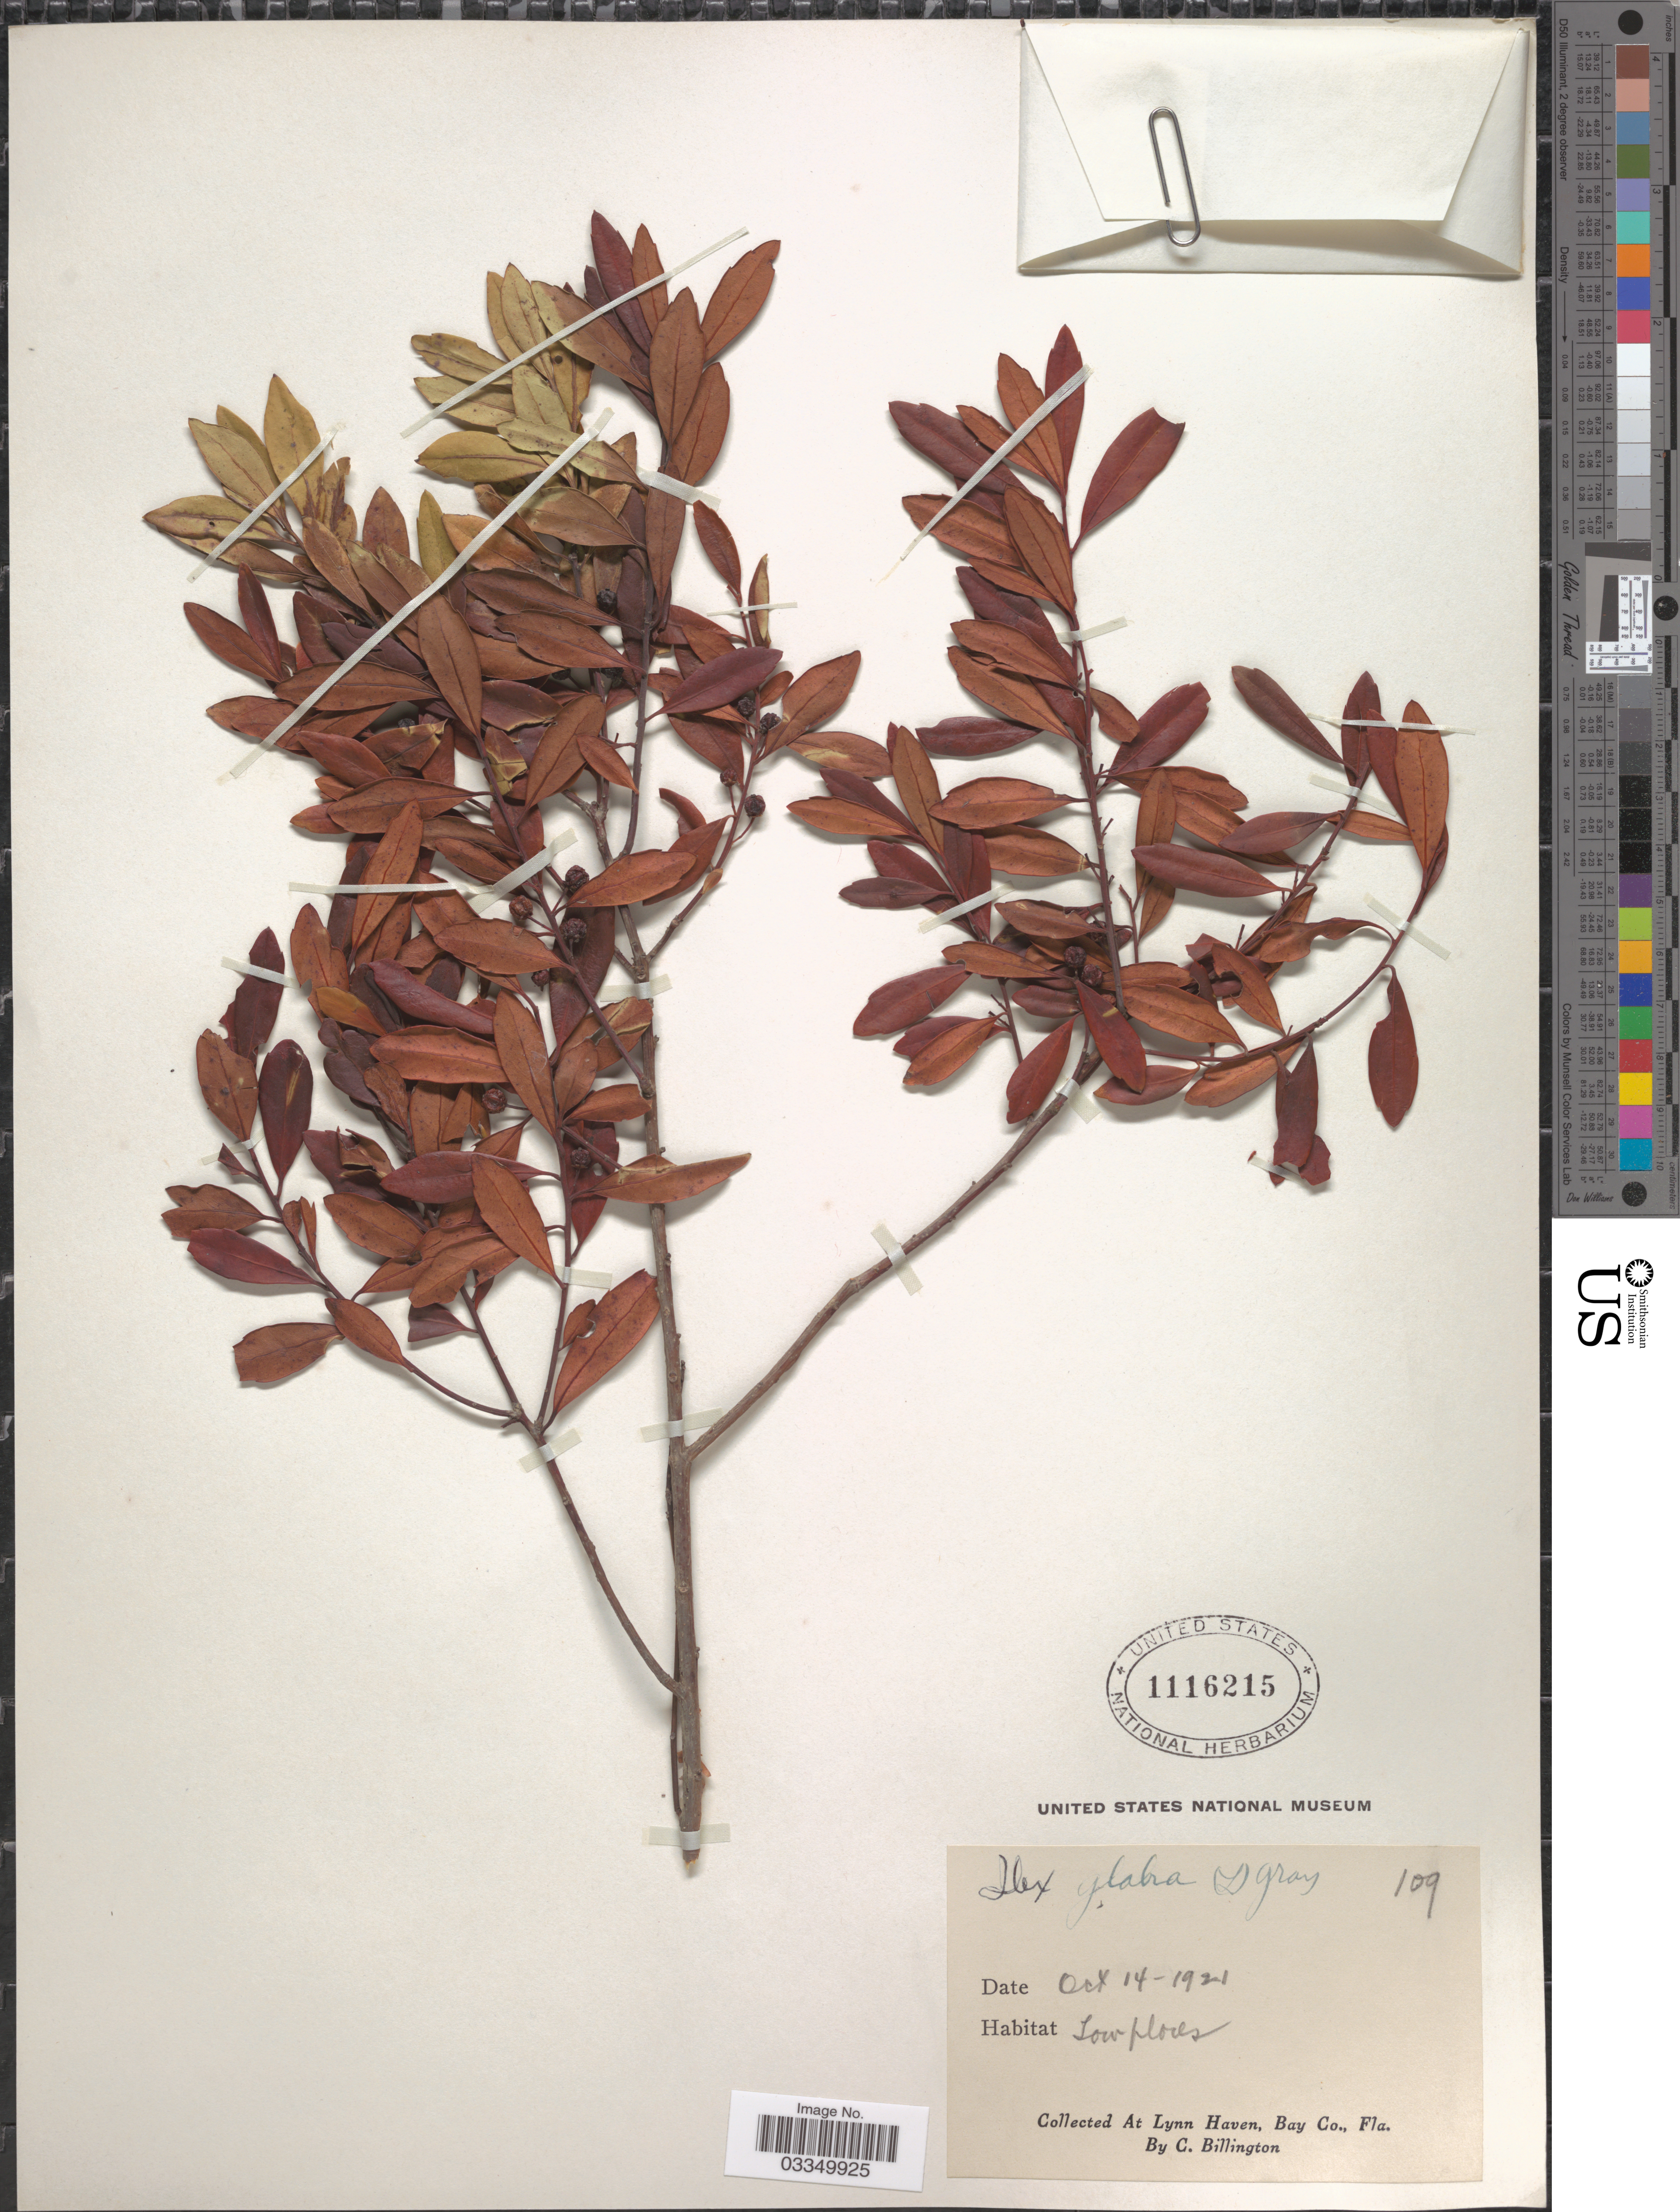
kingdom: Plantae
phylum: Tracheophyta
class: Magnoliopsida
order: Aquifoliales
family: Aquifoliaceae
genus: Ilex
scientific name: Ilex glabra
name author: (L.) A. Gray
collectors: C. Billington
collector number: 109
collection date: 1921-10-14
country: United States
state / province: Florida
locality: At Lynn Haven, Bay Co.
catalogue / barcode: US 1116215